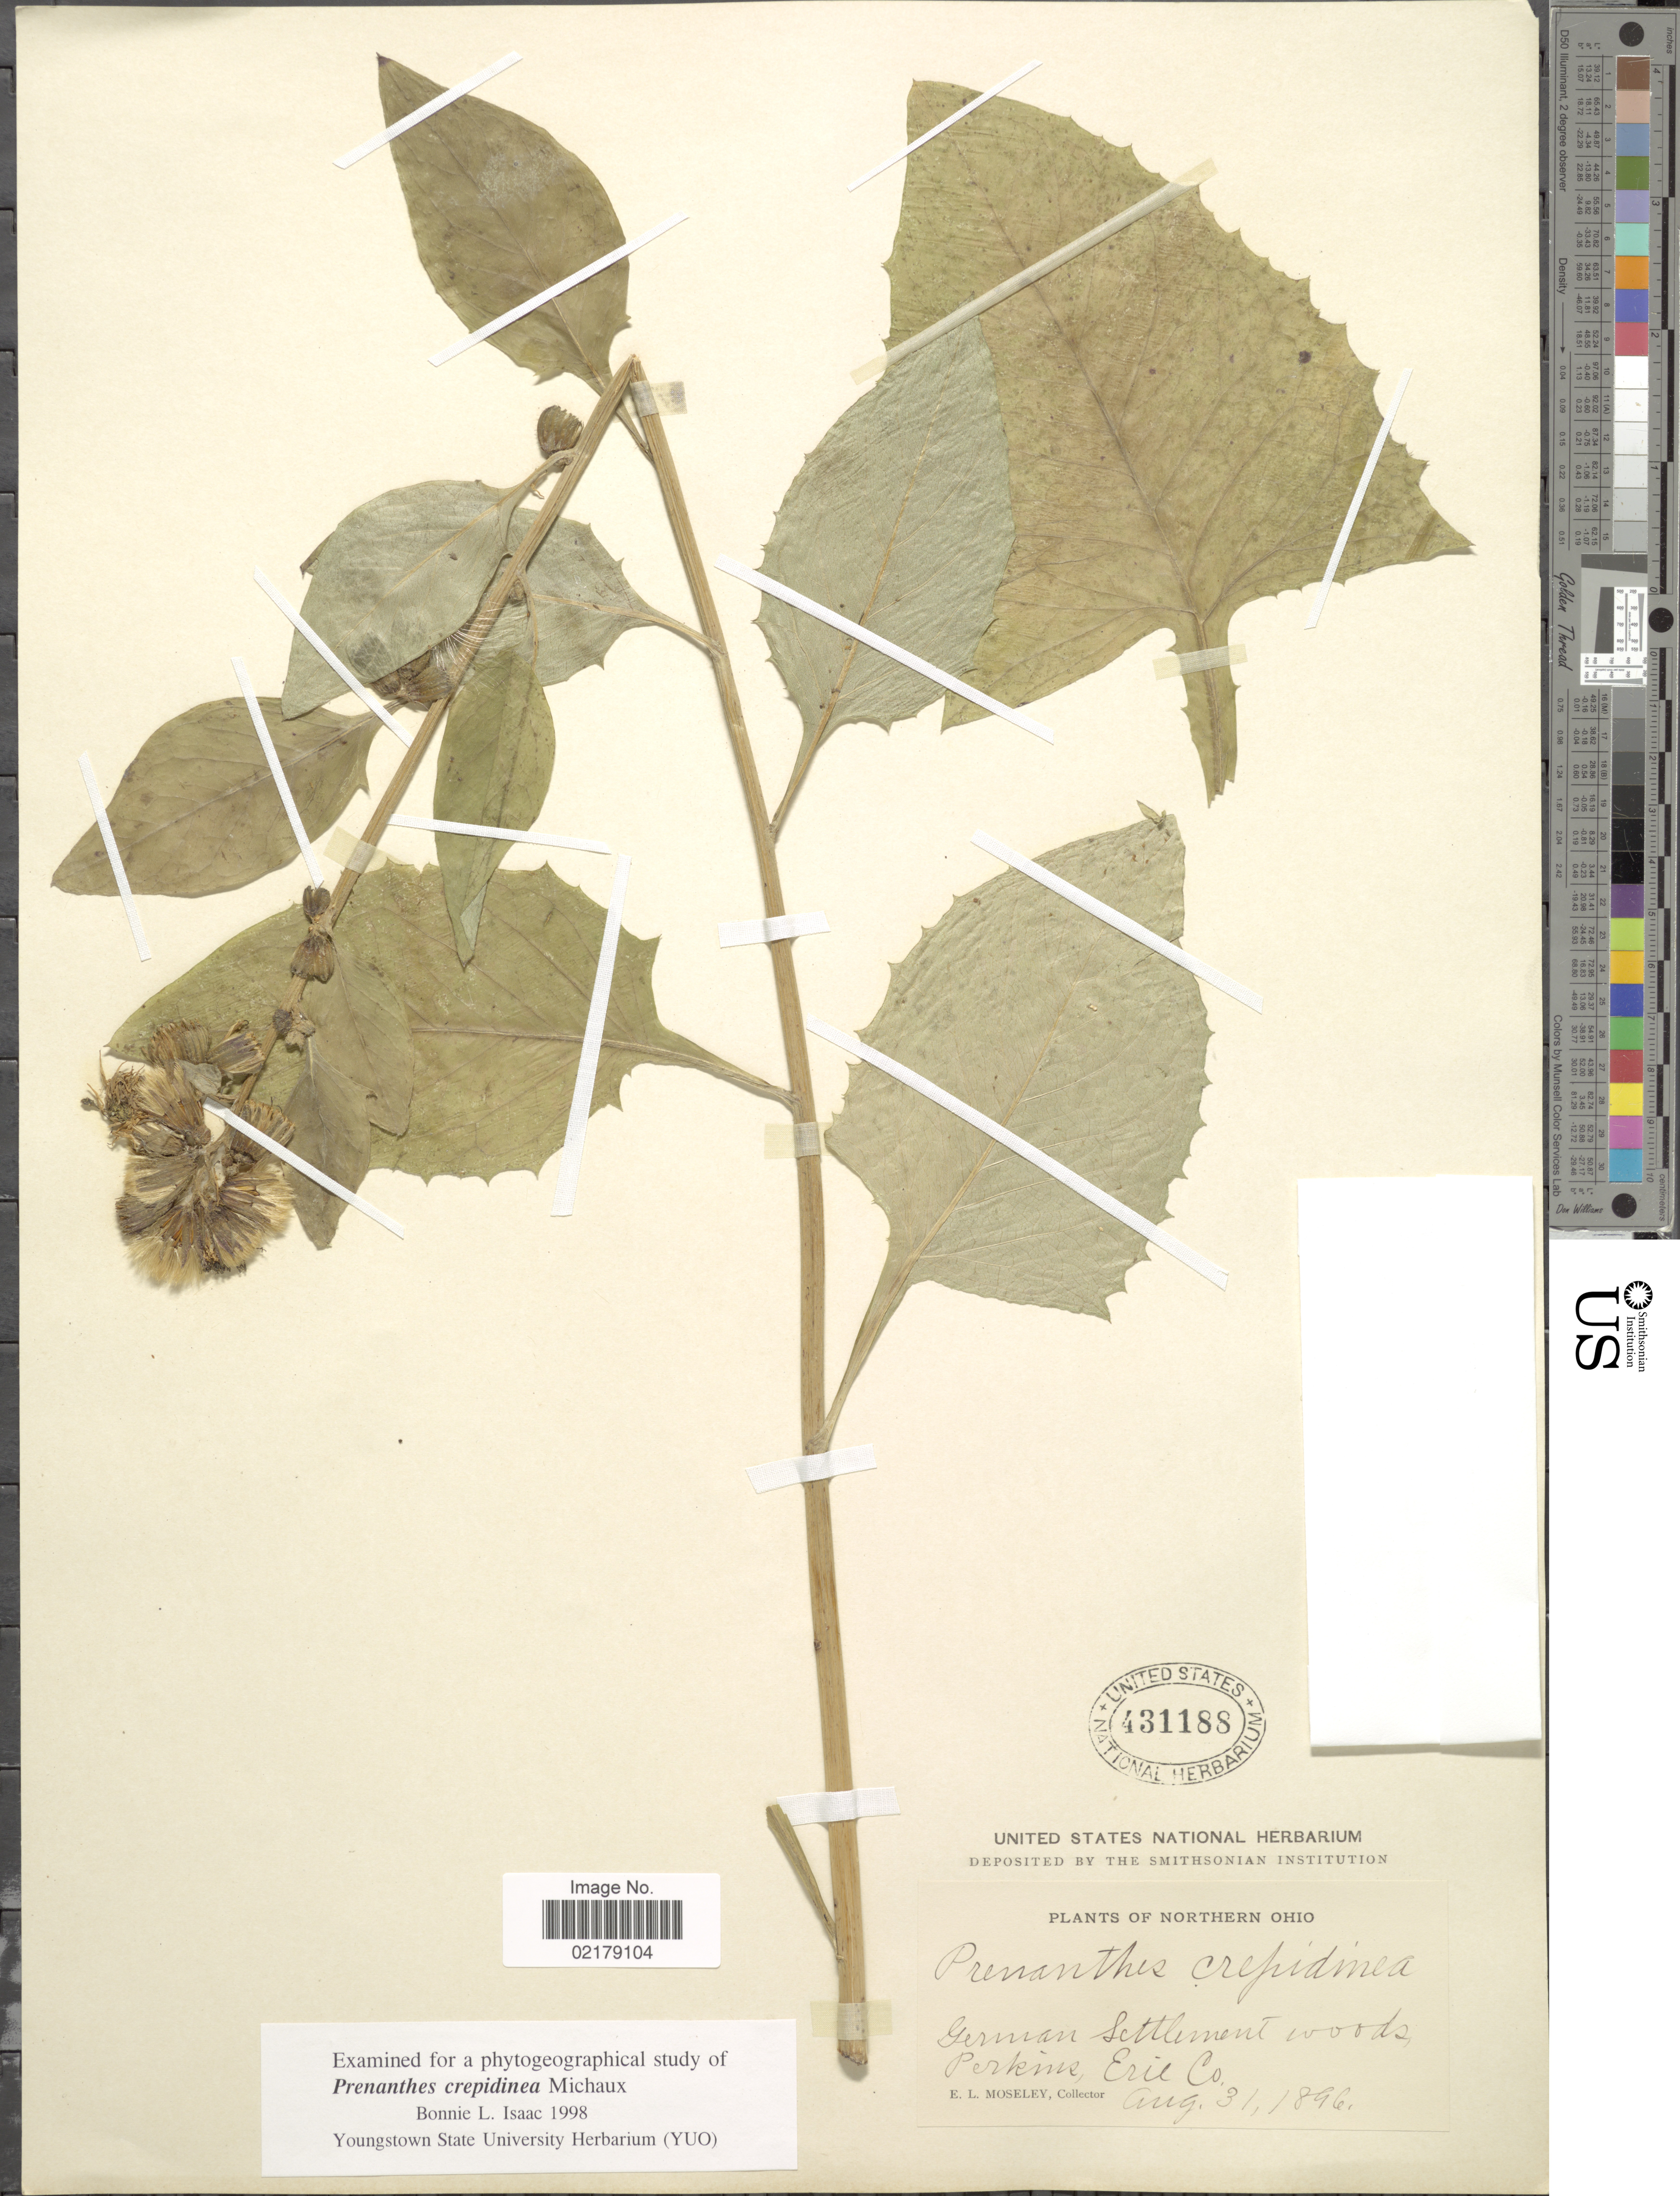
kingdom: Plantae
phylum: Tracheophyta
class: Magnoliopsida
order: Asterales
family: Asteraceae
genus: Prenanthes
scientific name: Prenanthes crepidinea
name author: Michx.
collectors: E. Moseley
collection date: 1896-08-31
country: United States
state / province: Ohio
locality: Northern Ohio, German Settlement woods, Perkins, Erie Co.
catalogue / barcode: US 431188